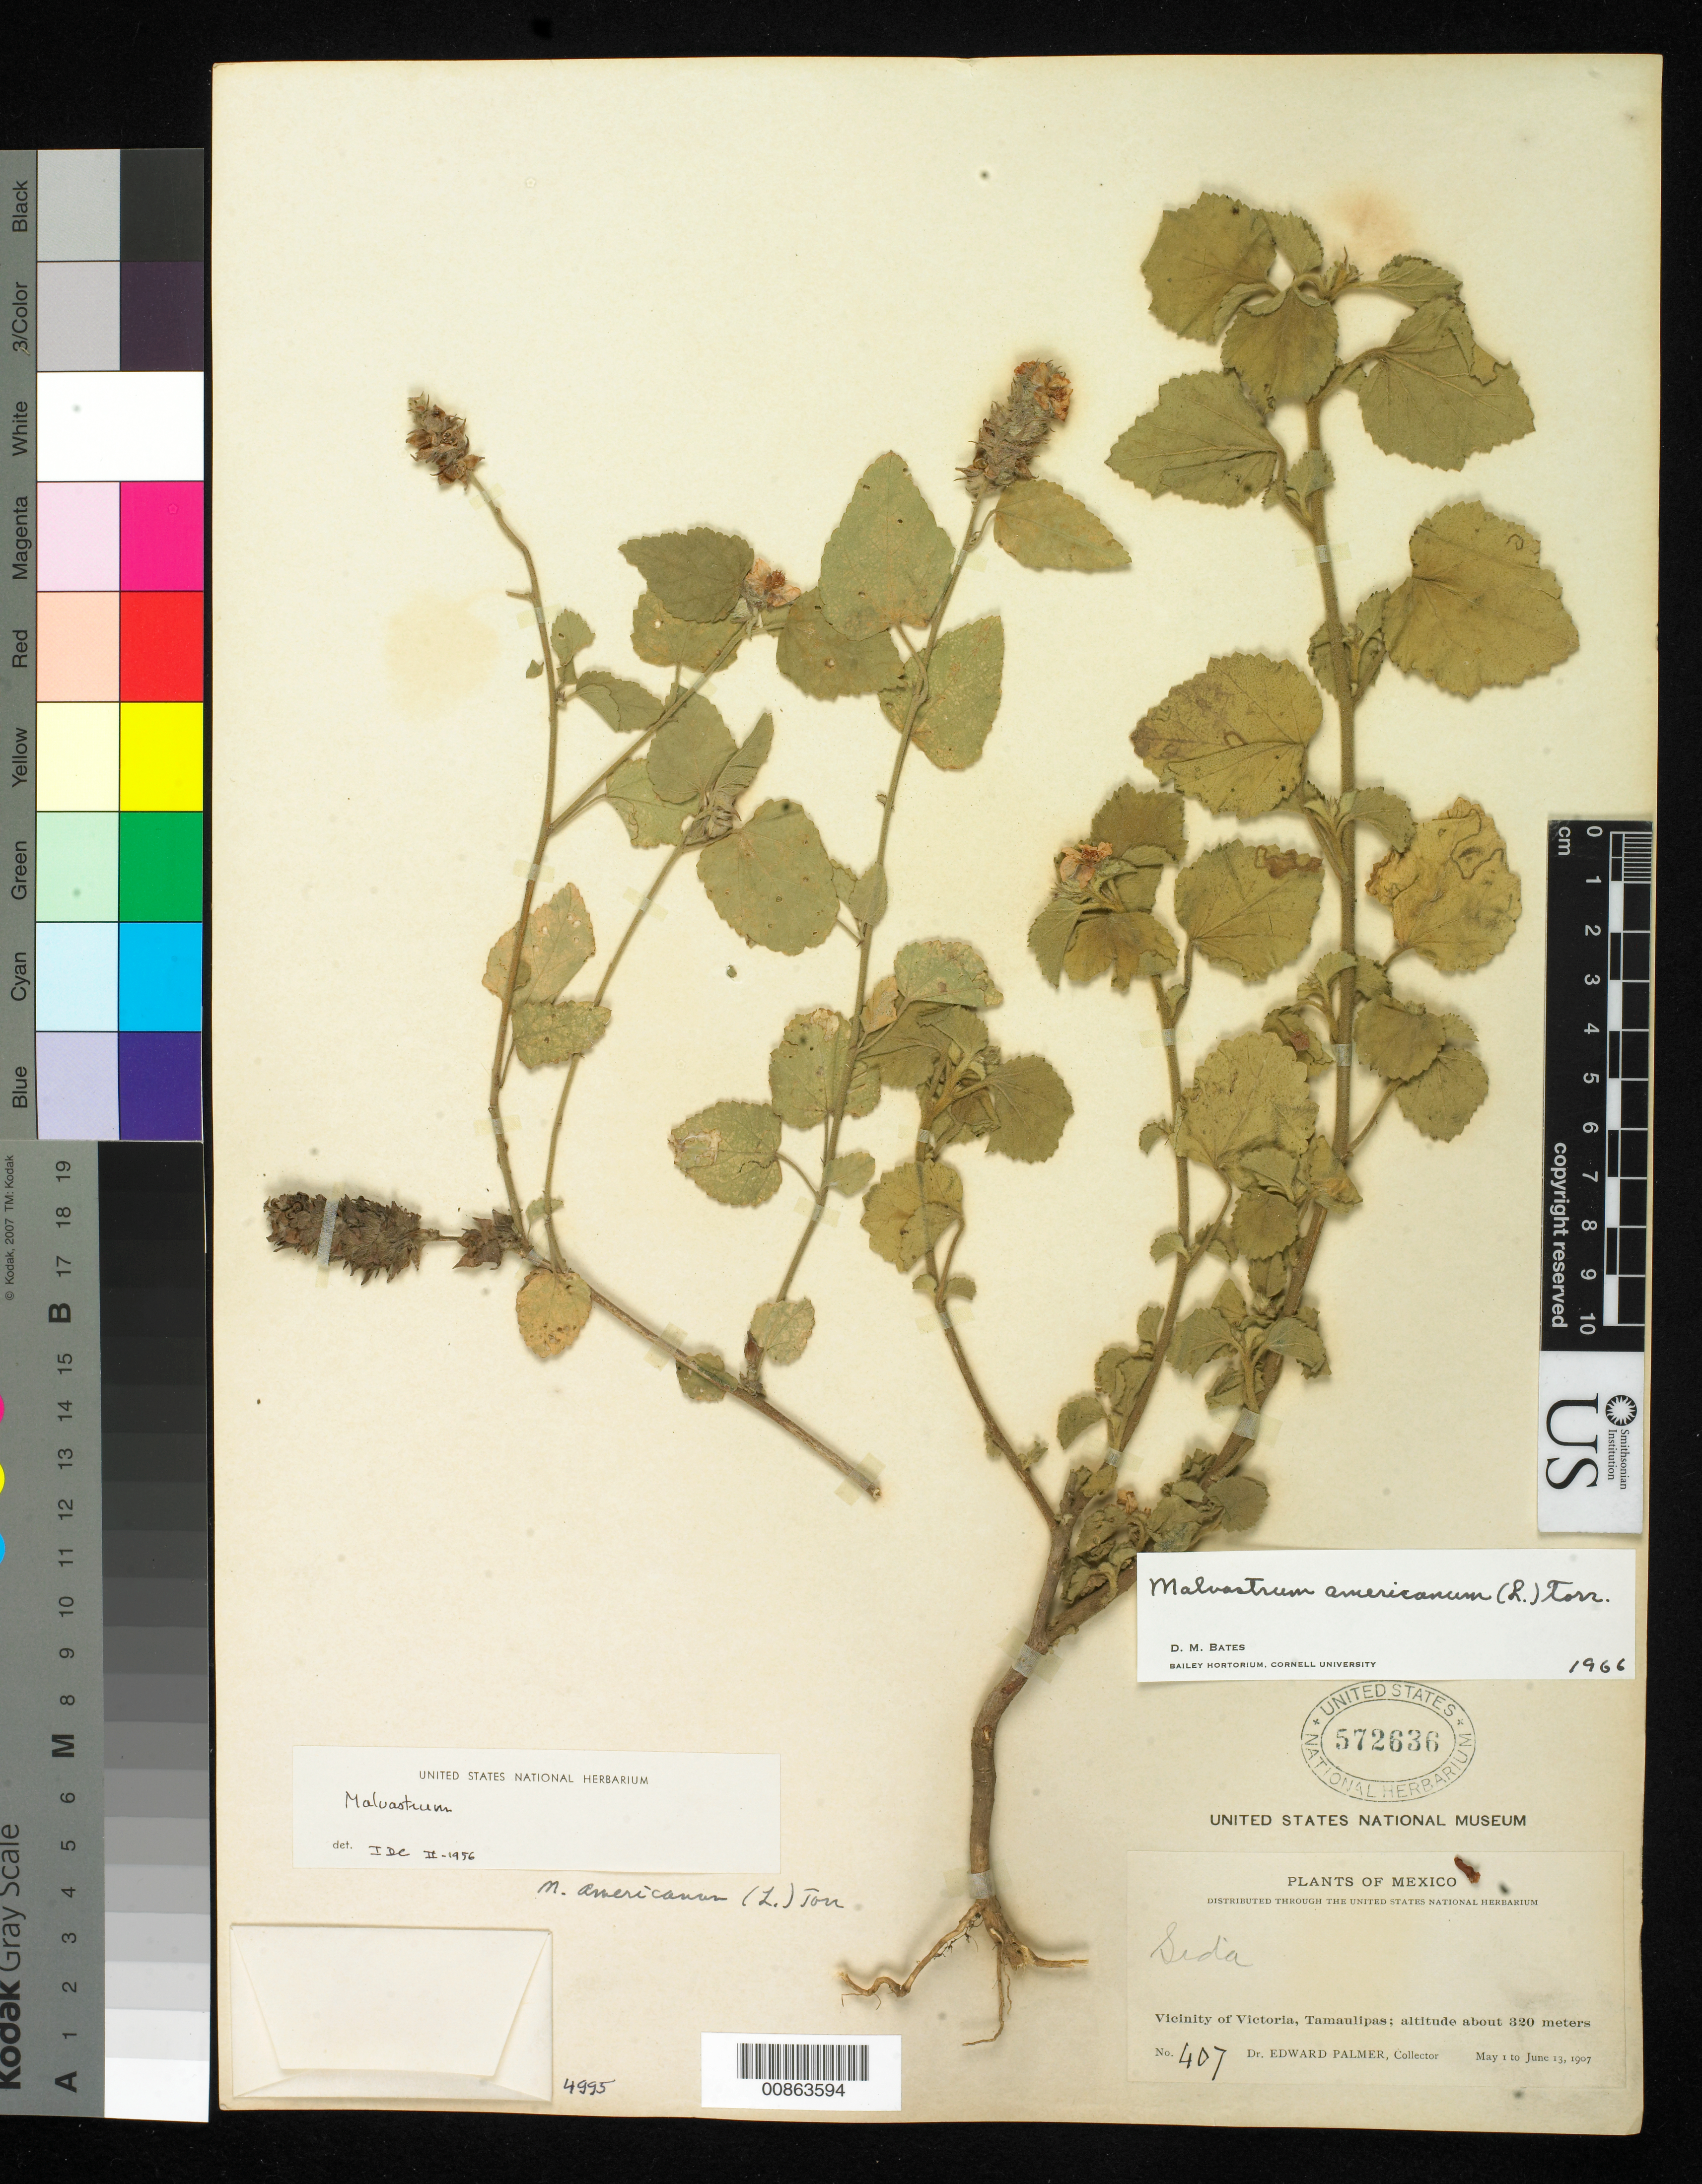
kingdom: Plantae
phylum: Tracheophyta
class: Magnoliopsida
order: Malvales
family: Malvaceae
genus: Malvastrum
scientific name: Malvastrum americanum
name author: (L.) Torr.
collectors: E. Palmer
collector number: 407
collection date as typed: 01 May 1907 to 13 Jun 1907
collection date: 1907-05-01/1907-06-13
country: Mexico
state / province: Tamaulipas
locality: Vicinity of Victoria.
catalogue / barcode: US 572636